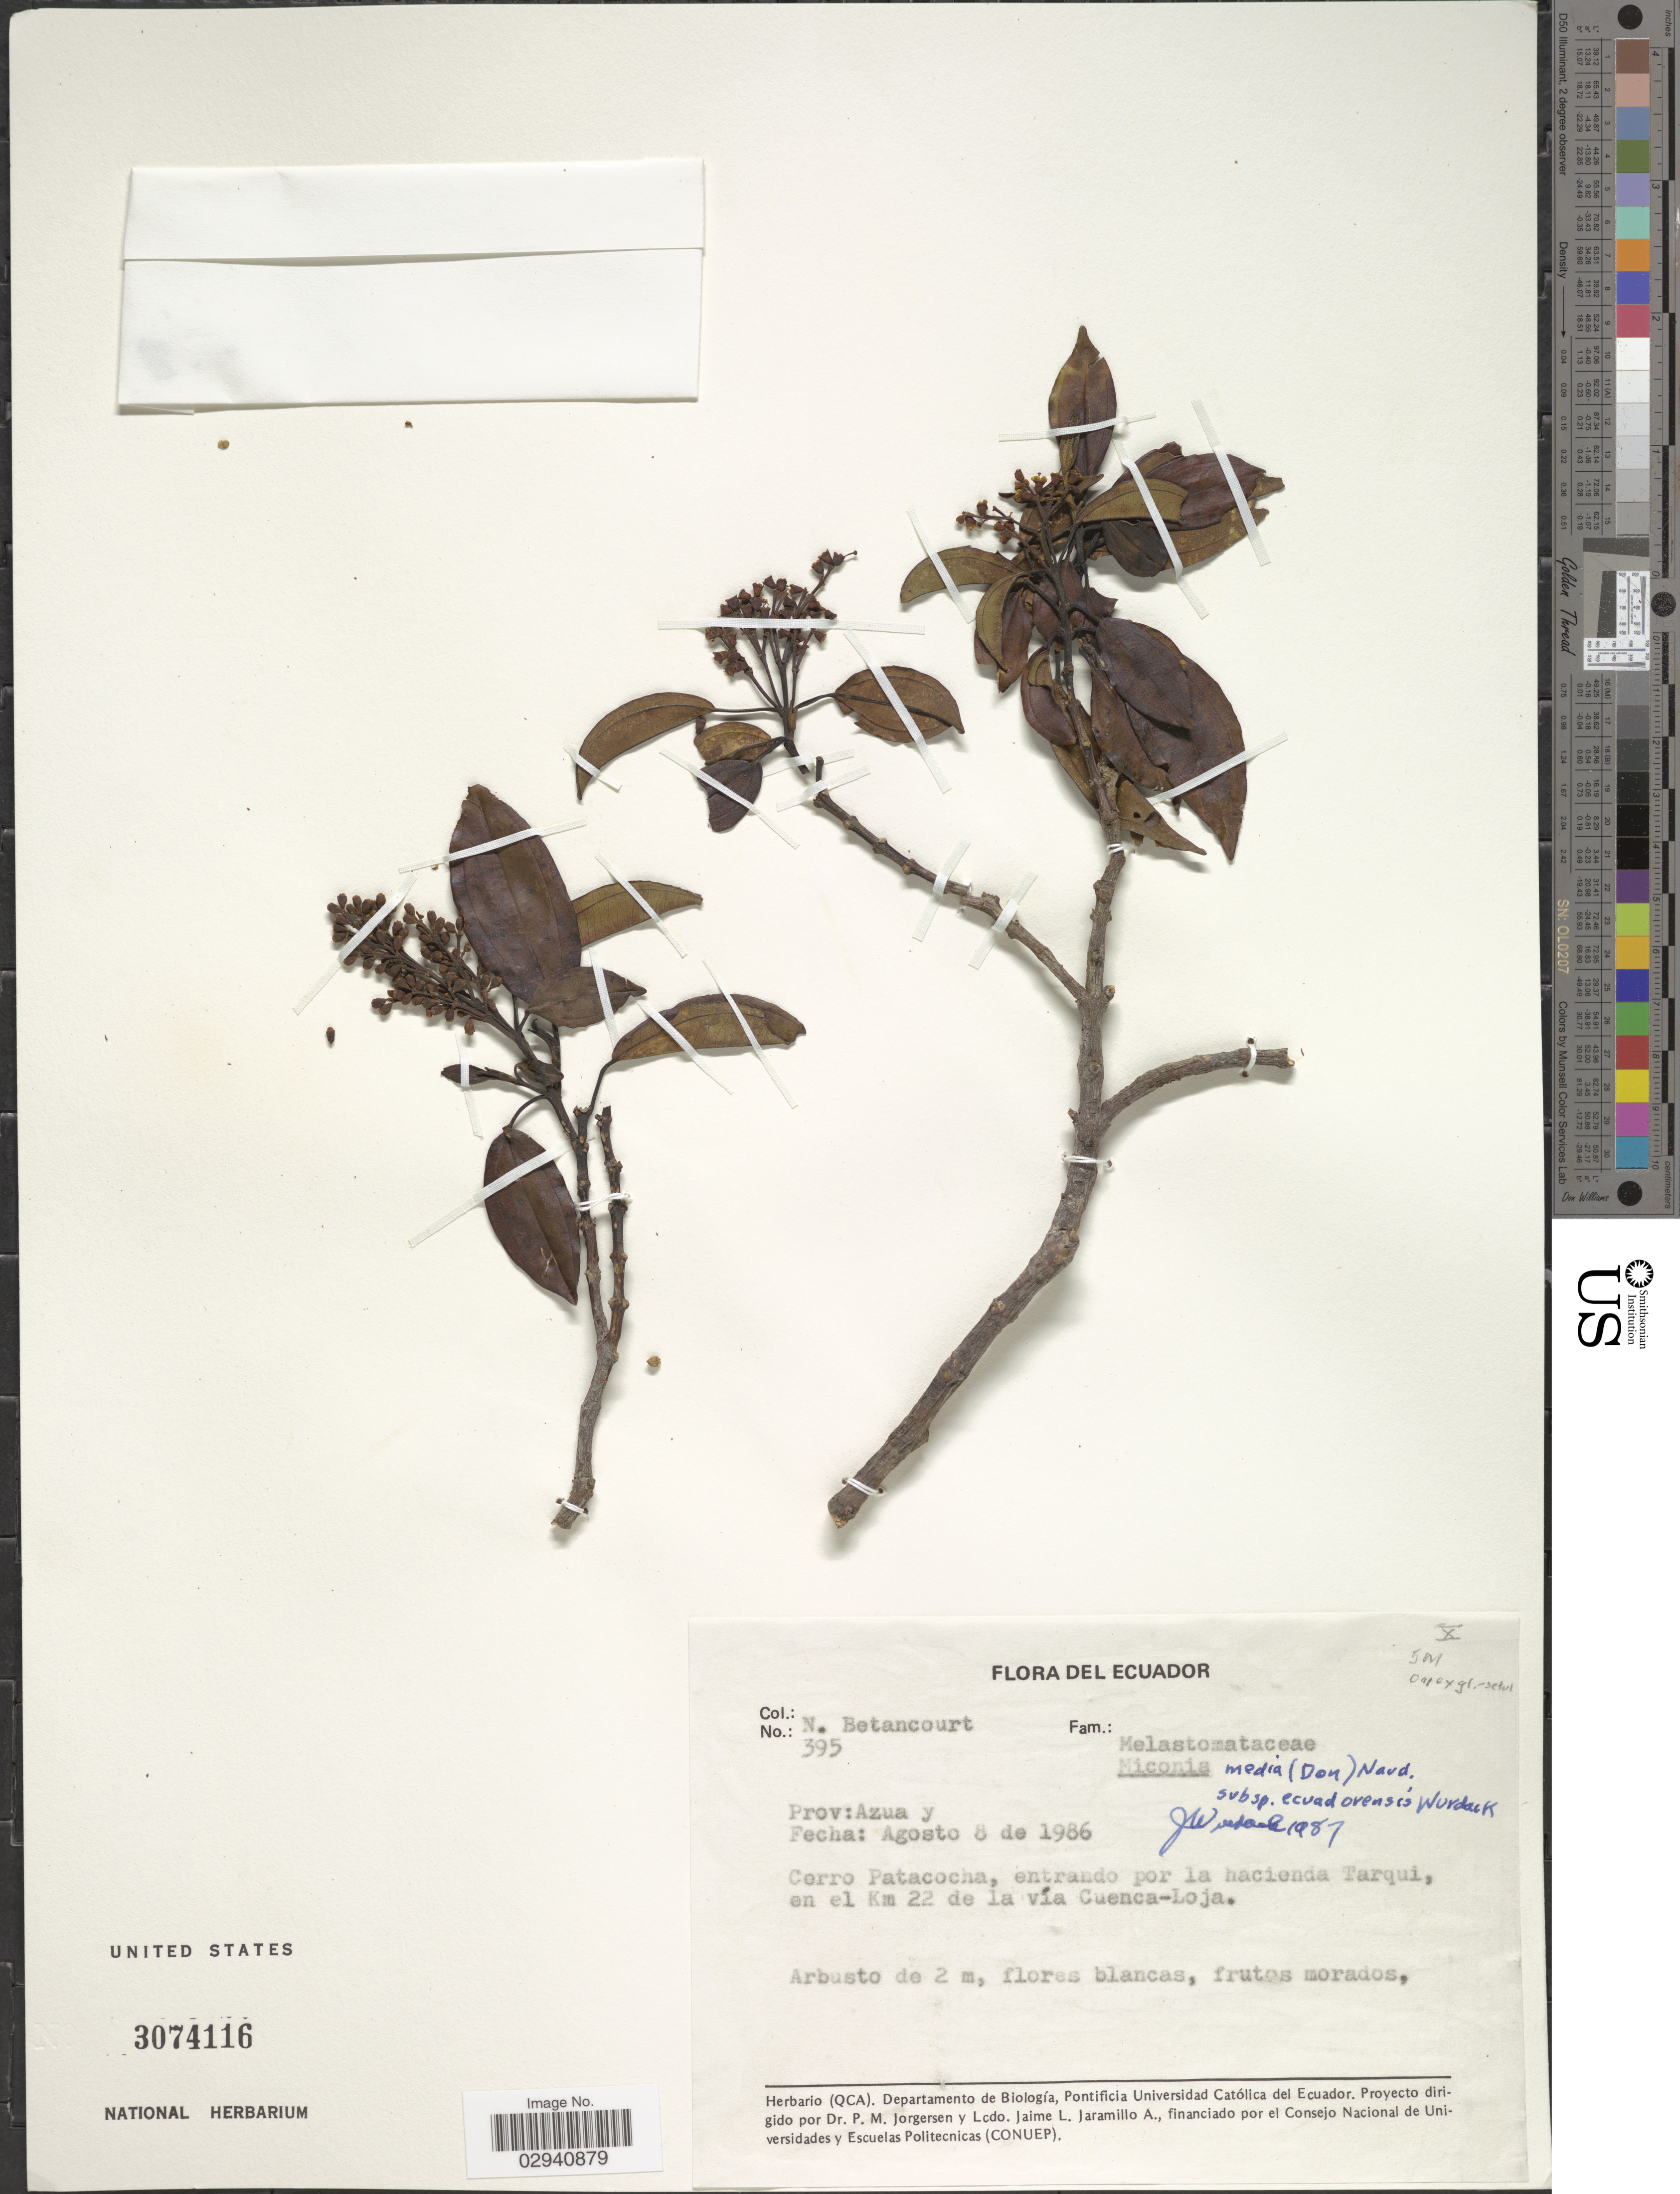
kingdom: Plantae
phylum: Tracheophyta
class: Magnoliopsida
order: Myrtales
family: Melastomataceae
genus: Miconia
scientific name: Miconia media subsp. ecuadorensis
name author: Wurdack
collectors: N. Betancourt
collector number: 395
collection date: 1986-08-08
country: Ecuador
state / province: Azuay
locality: Cerro Patacocha, entrando por la hacienda Tarqui, en el Km 22 de la vía Cuenca-Loja.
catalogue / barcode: US 3074116